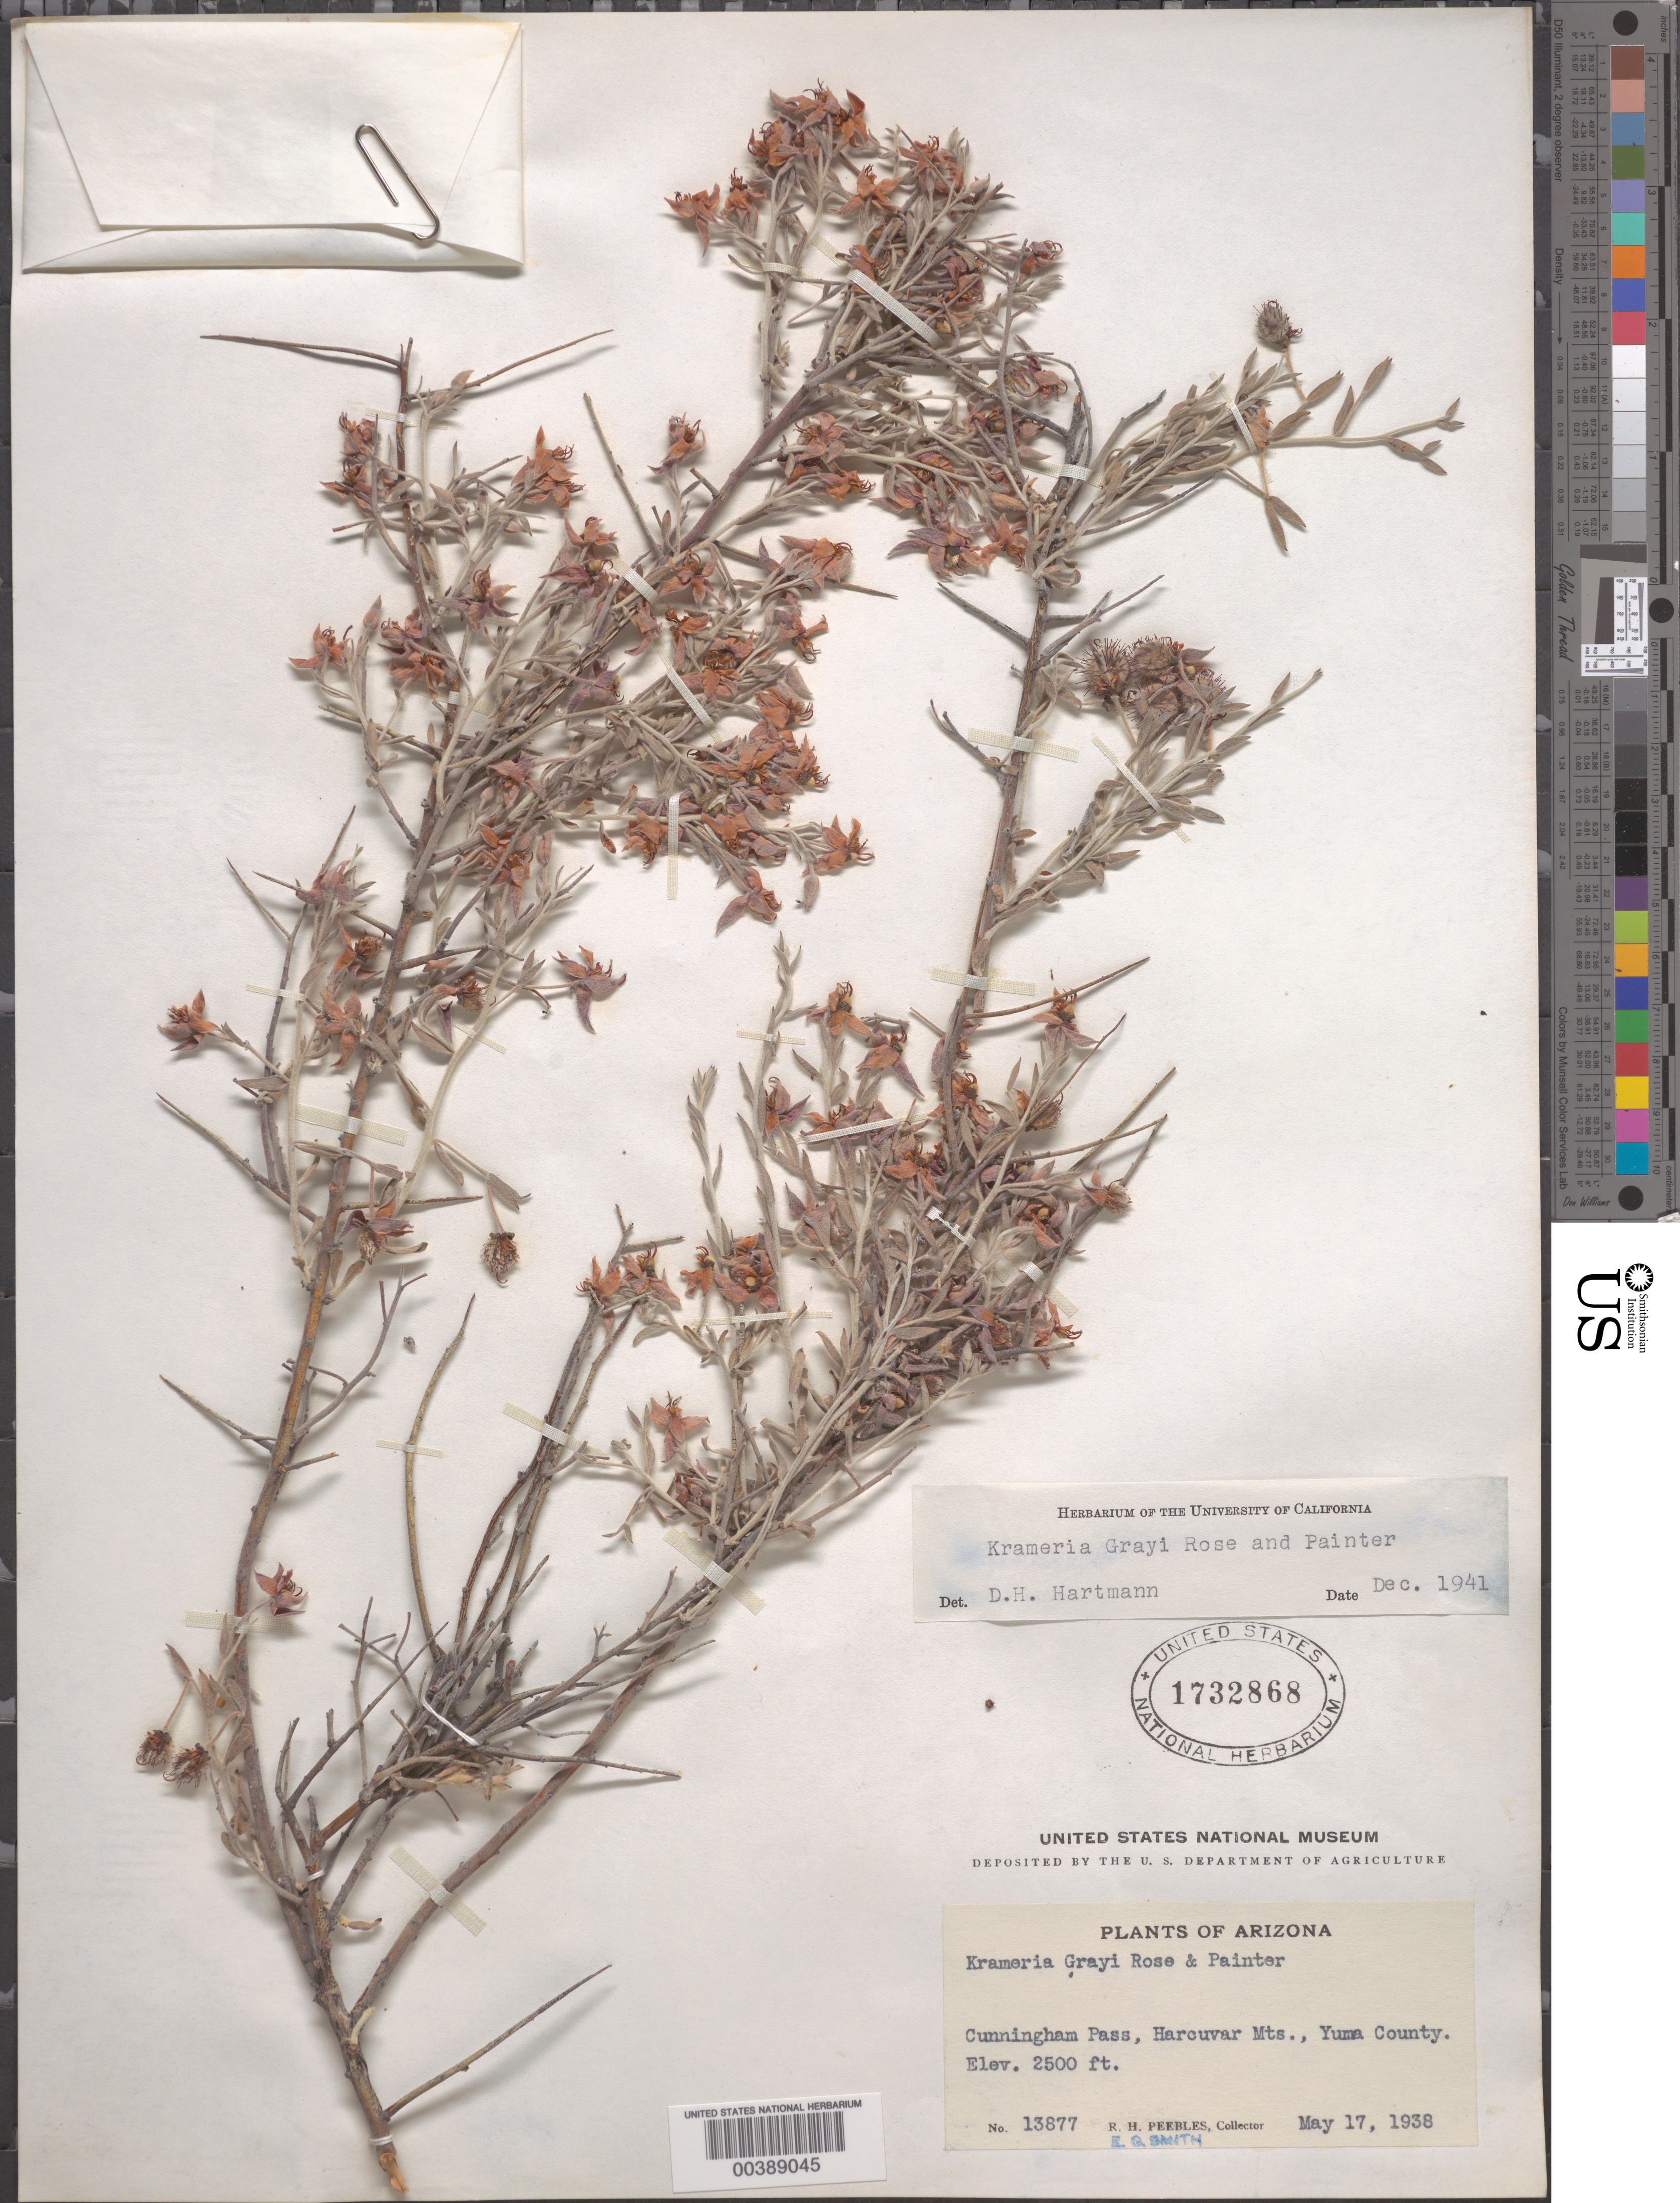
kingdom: Plantae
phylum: Tracheophyta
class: Magnoliopsida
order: Zygophyllales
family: Krameriaceae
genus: Krameria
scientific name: Krameria grayi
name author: Rose & J.H. Painter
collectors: R. H. Peebles & E. G. Smith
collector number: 13877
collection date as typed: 17 May 1938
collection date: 1938-05-17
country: United States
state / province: Arizona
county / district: Yuma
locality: Cunningham pass, harcuvar mts.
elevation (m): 762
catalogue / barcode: US 1732868